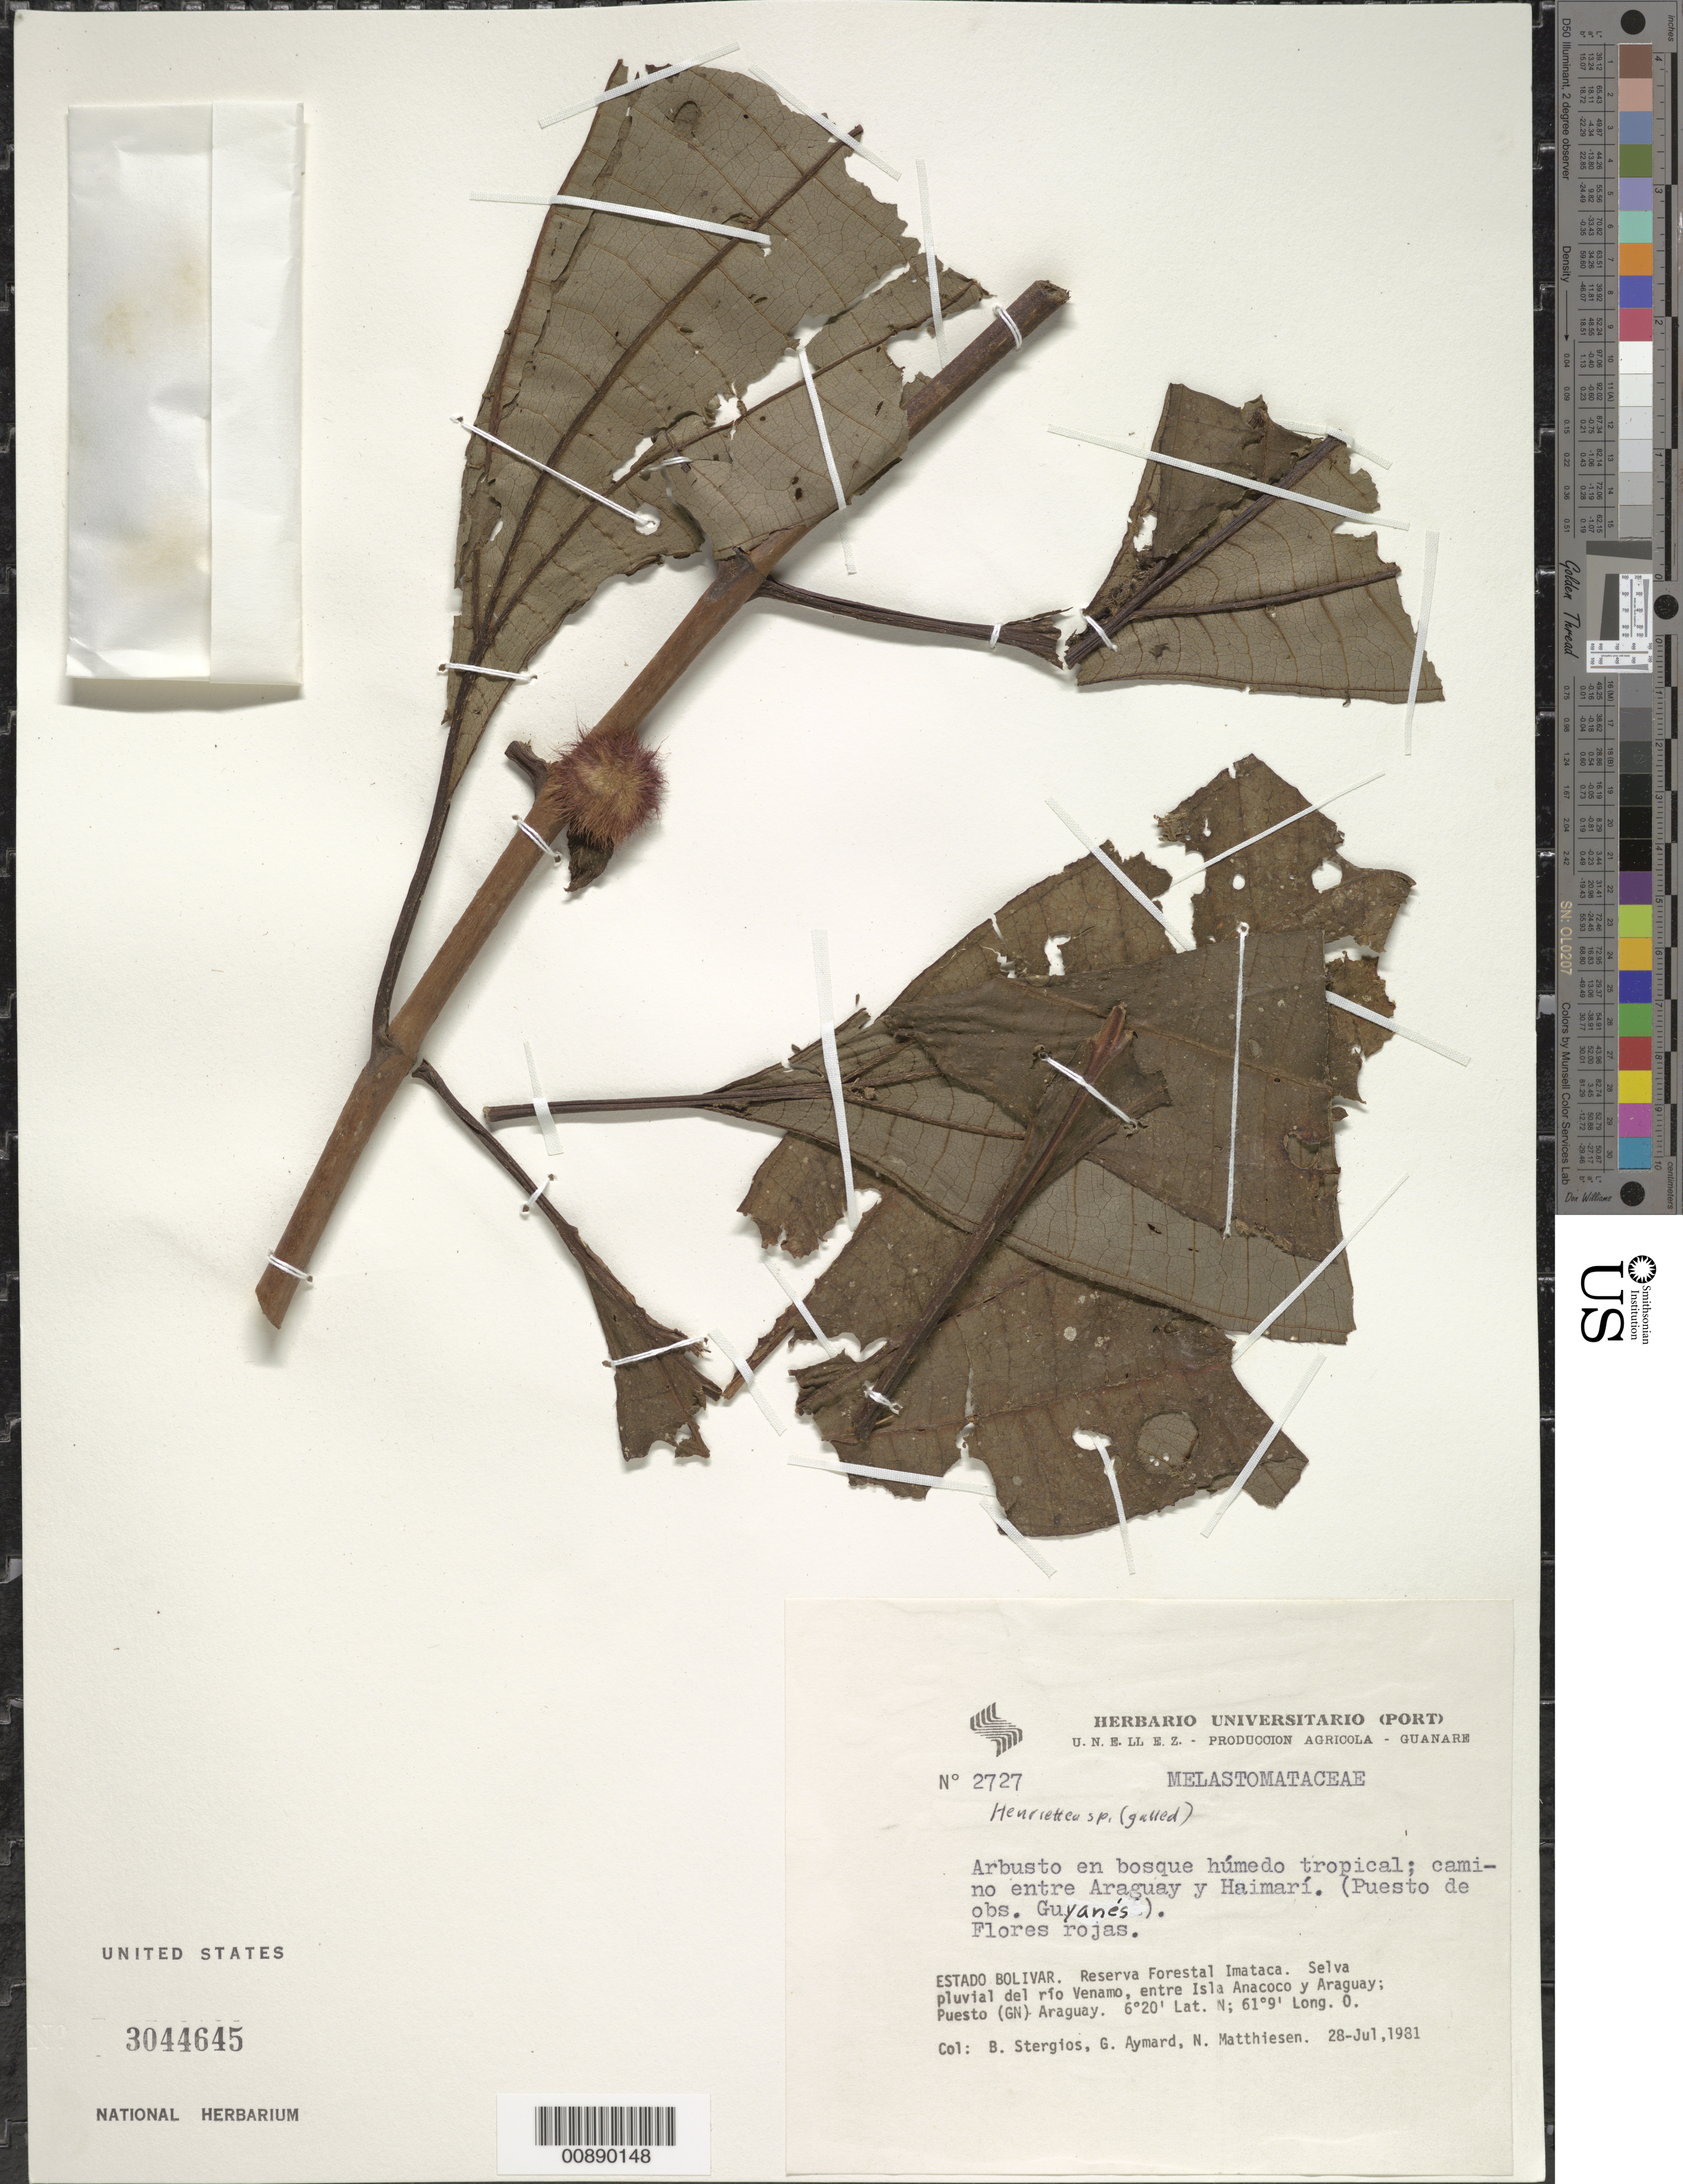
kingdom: Plantae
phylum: Tracheophyta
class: Magnoliopsida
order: Myrtales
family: Melastomataceae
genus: Henriettea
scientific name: Henriettea sp.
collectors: B. G. Stergios, G. A. Aymard & N. Matthiesen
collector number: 2727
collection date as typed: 28-Jul-81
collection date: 1981-07-28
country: Venezuela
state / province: Bolívar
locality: Reserva Forestal Imataca, Río Venamo, camino entre Araguay y Haimarí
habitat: Selva pluvial; en bosque húmedo tropical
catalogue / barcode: US 3044645